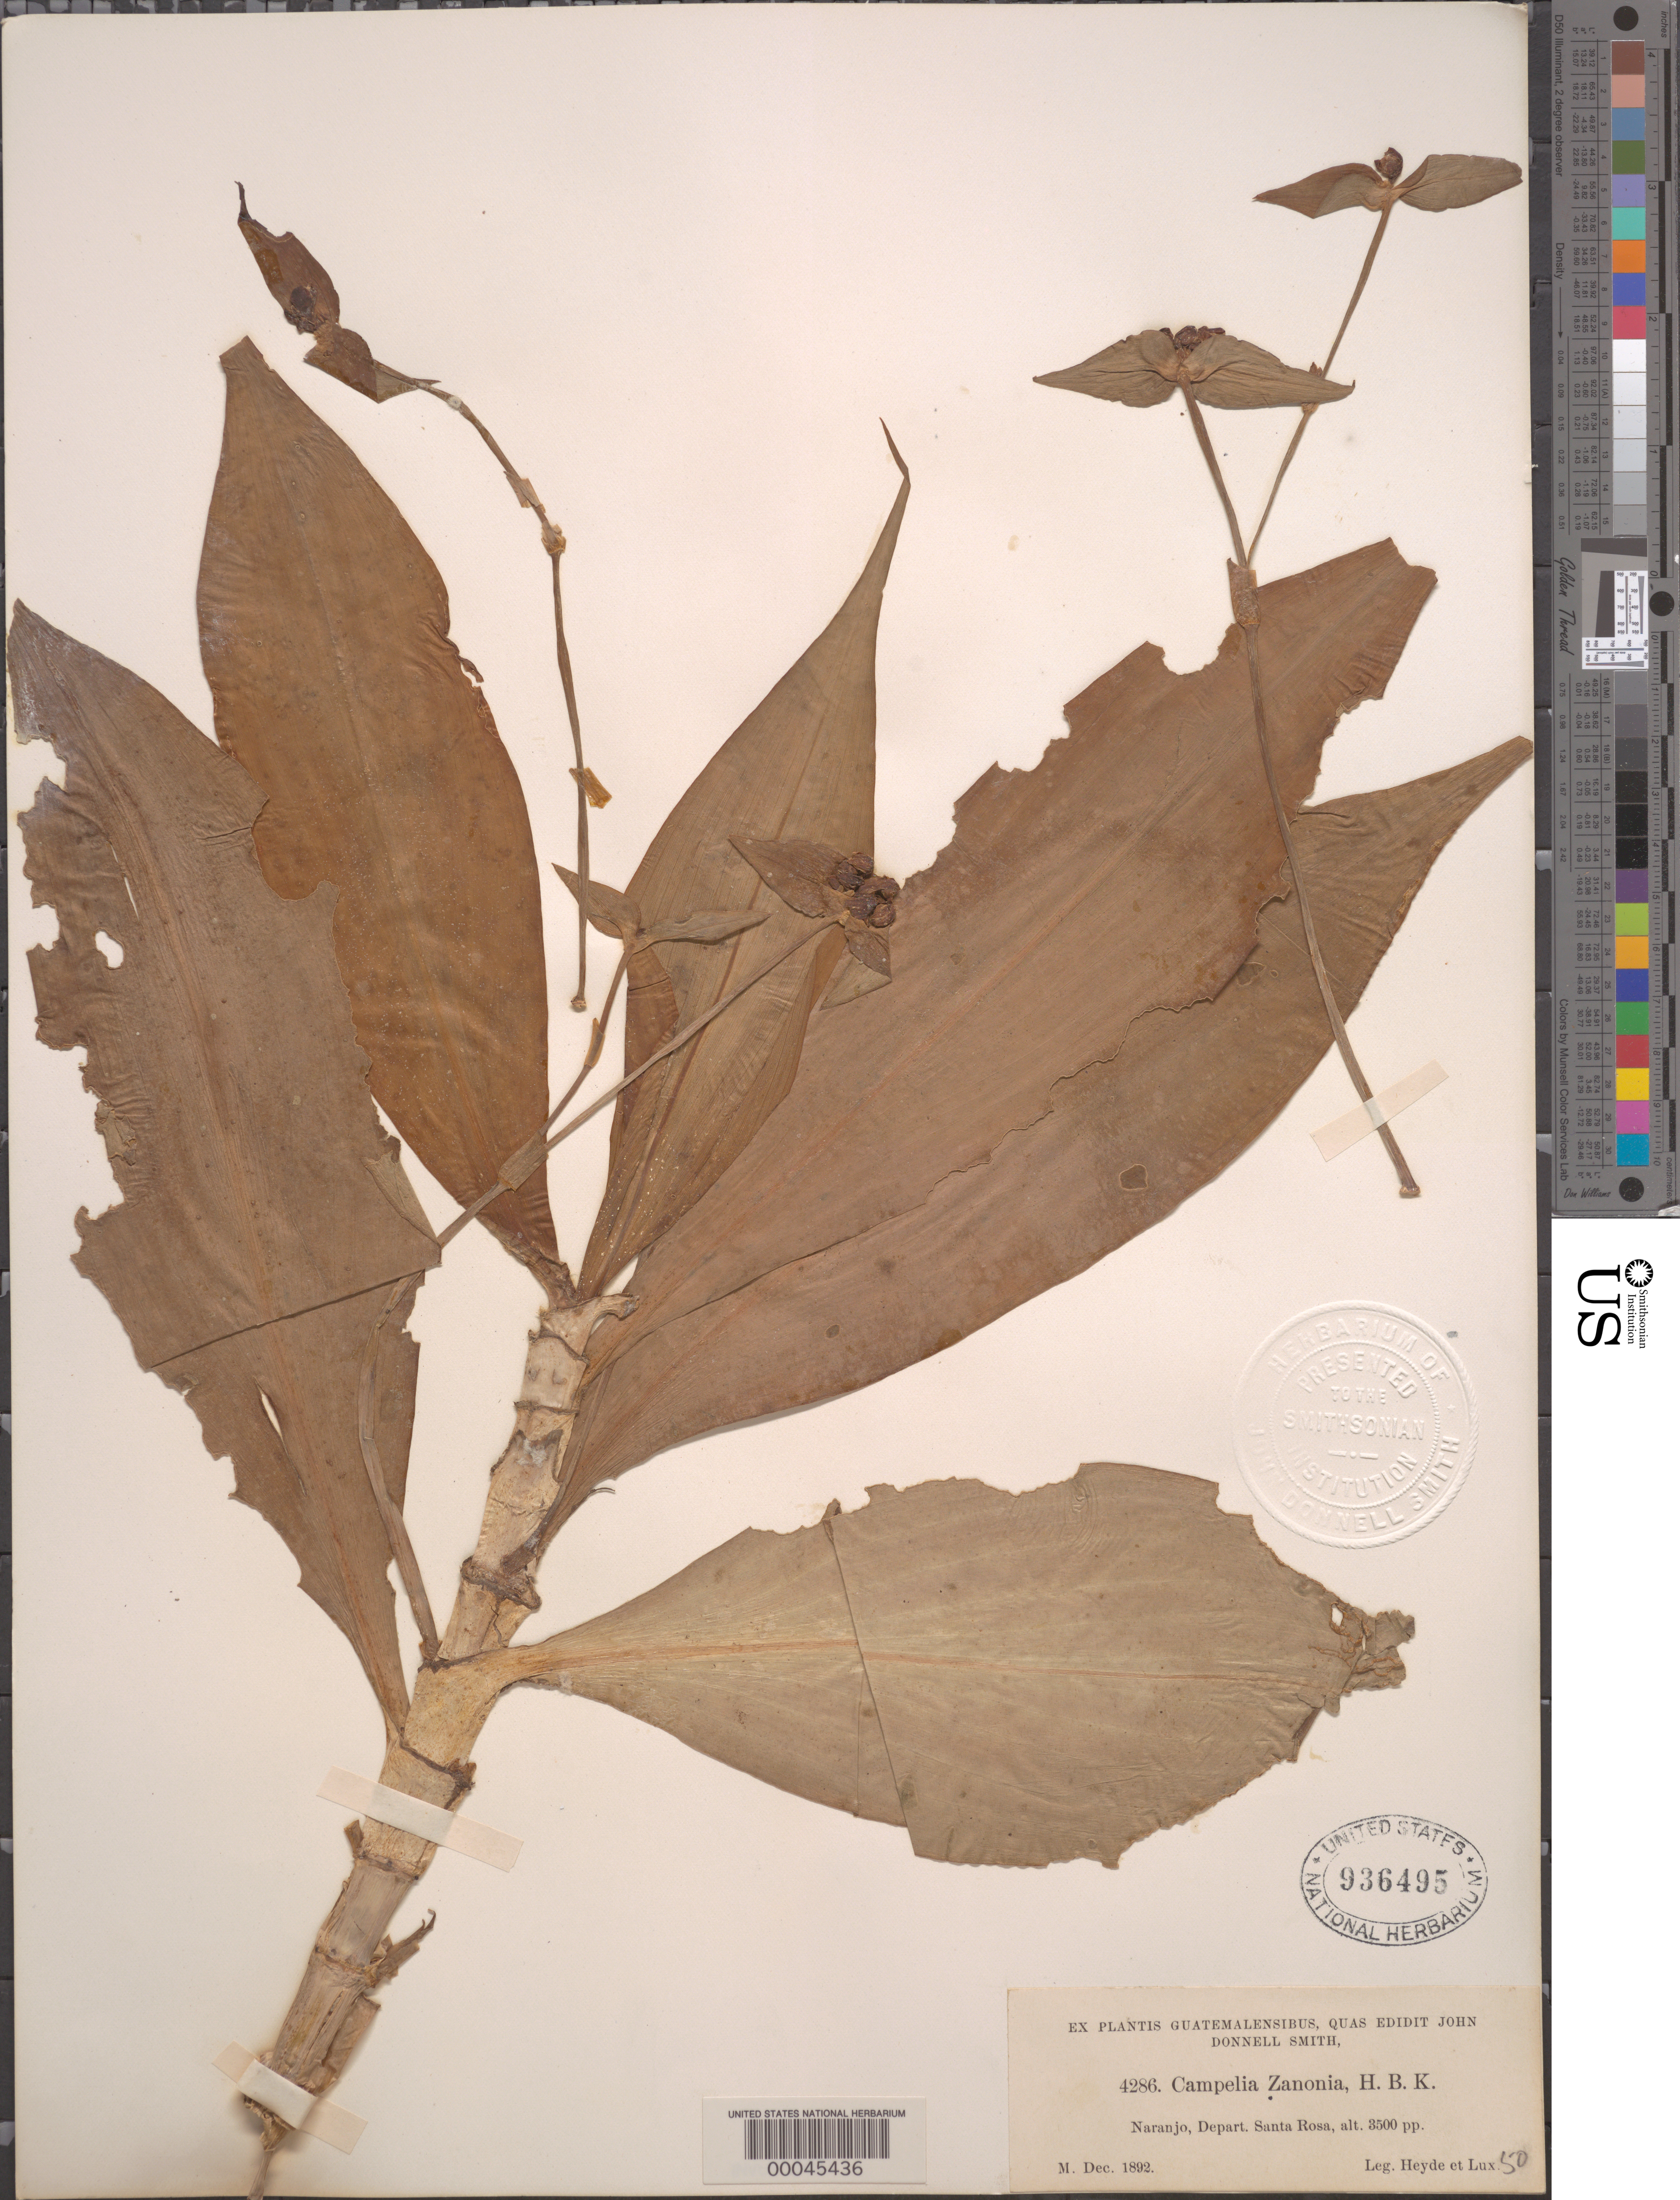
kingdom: Plantae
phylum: Tracheophyta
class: Liliopsida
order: Commelinales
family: Commelinaceae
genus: Tradescantia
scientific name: Tradescantia zanonia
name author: (L.) Sw.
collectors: E. T. Heyde & E. Lux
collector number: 4286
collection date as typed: Dec 1892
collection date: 1892-12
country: Guatemala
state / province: Santa Rosa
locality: Naranjo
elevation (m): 3500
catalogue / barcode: US 936495